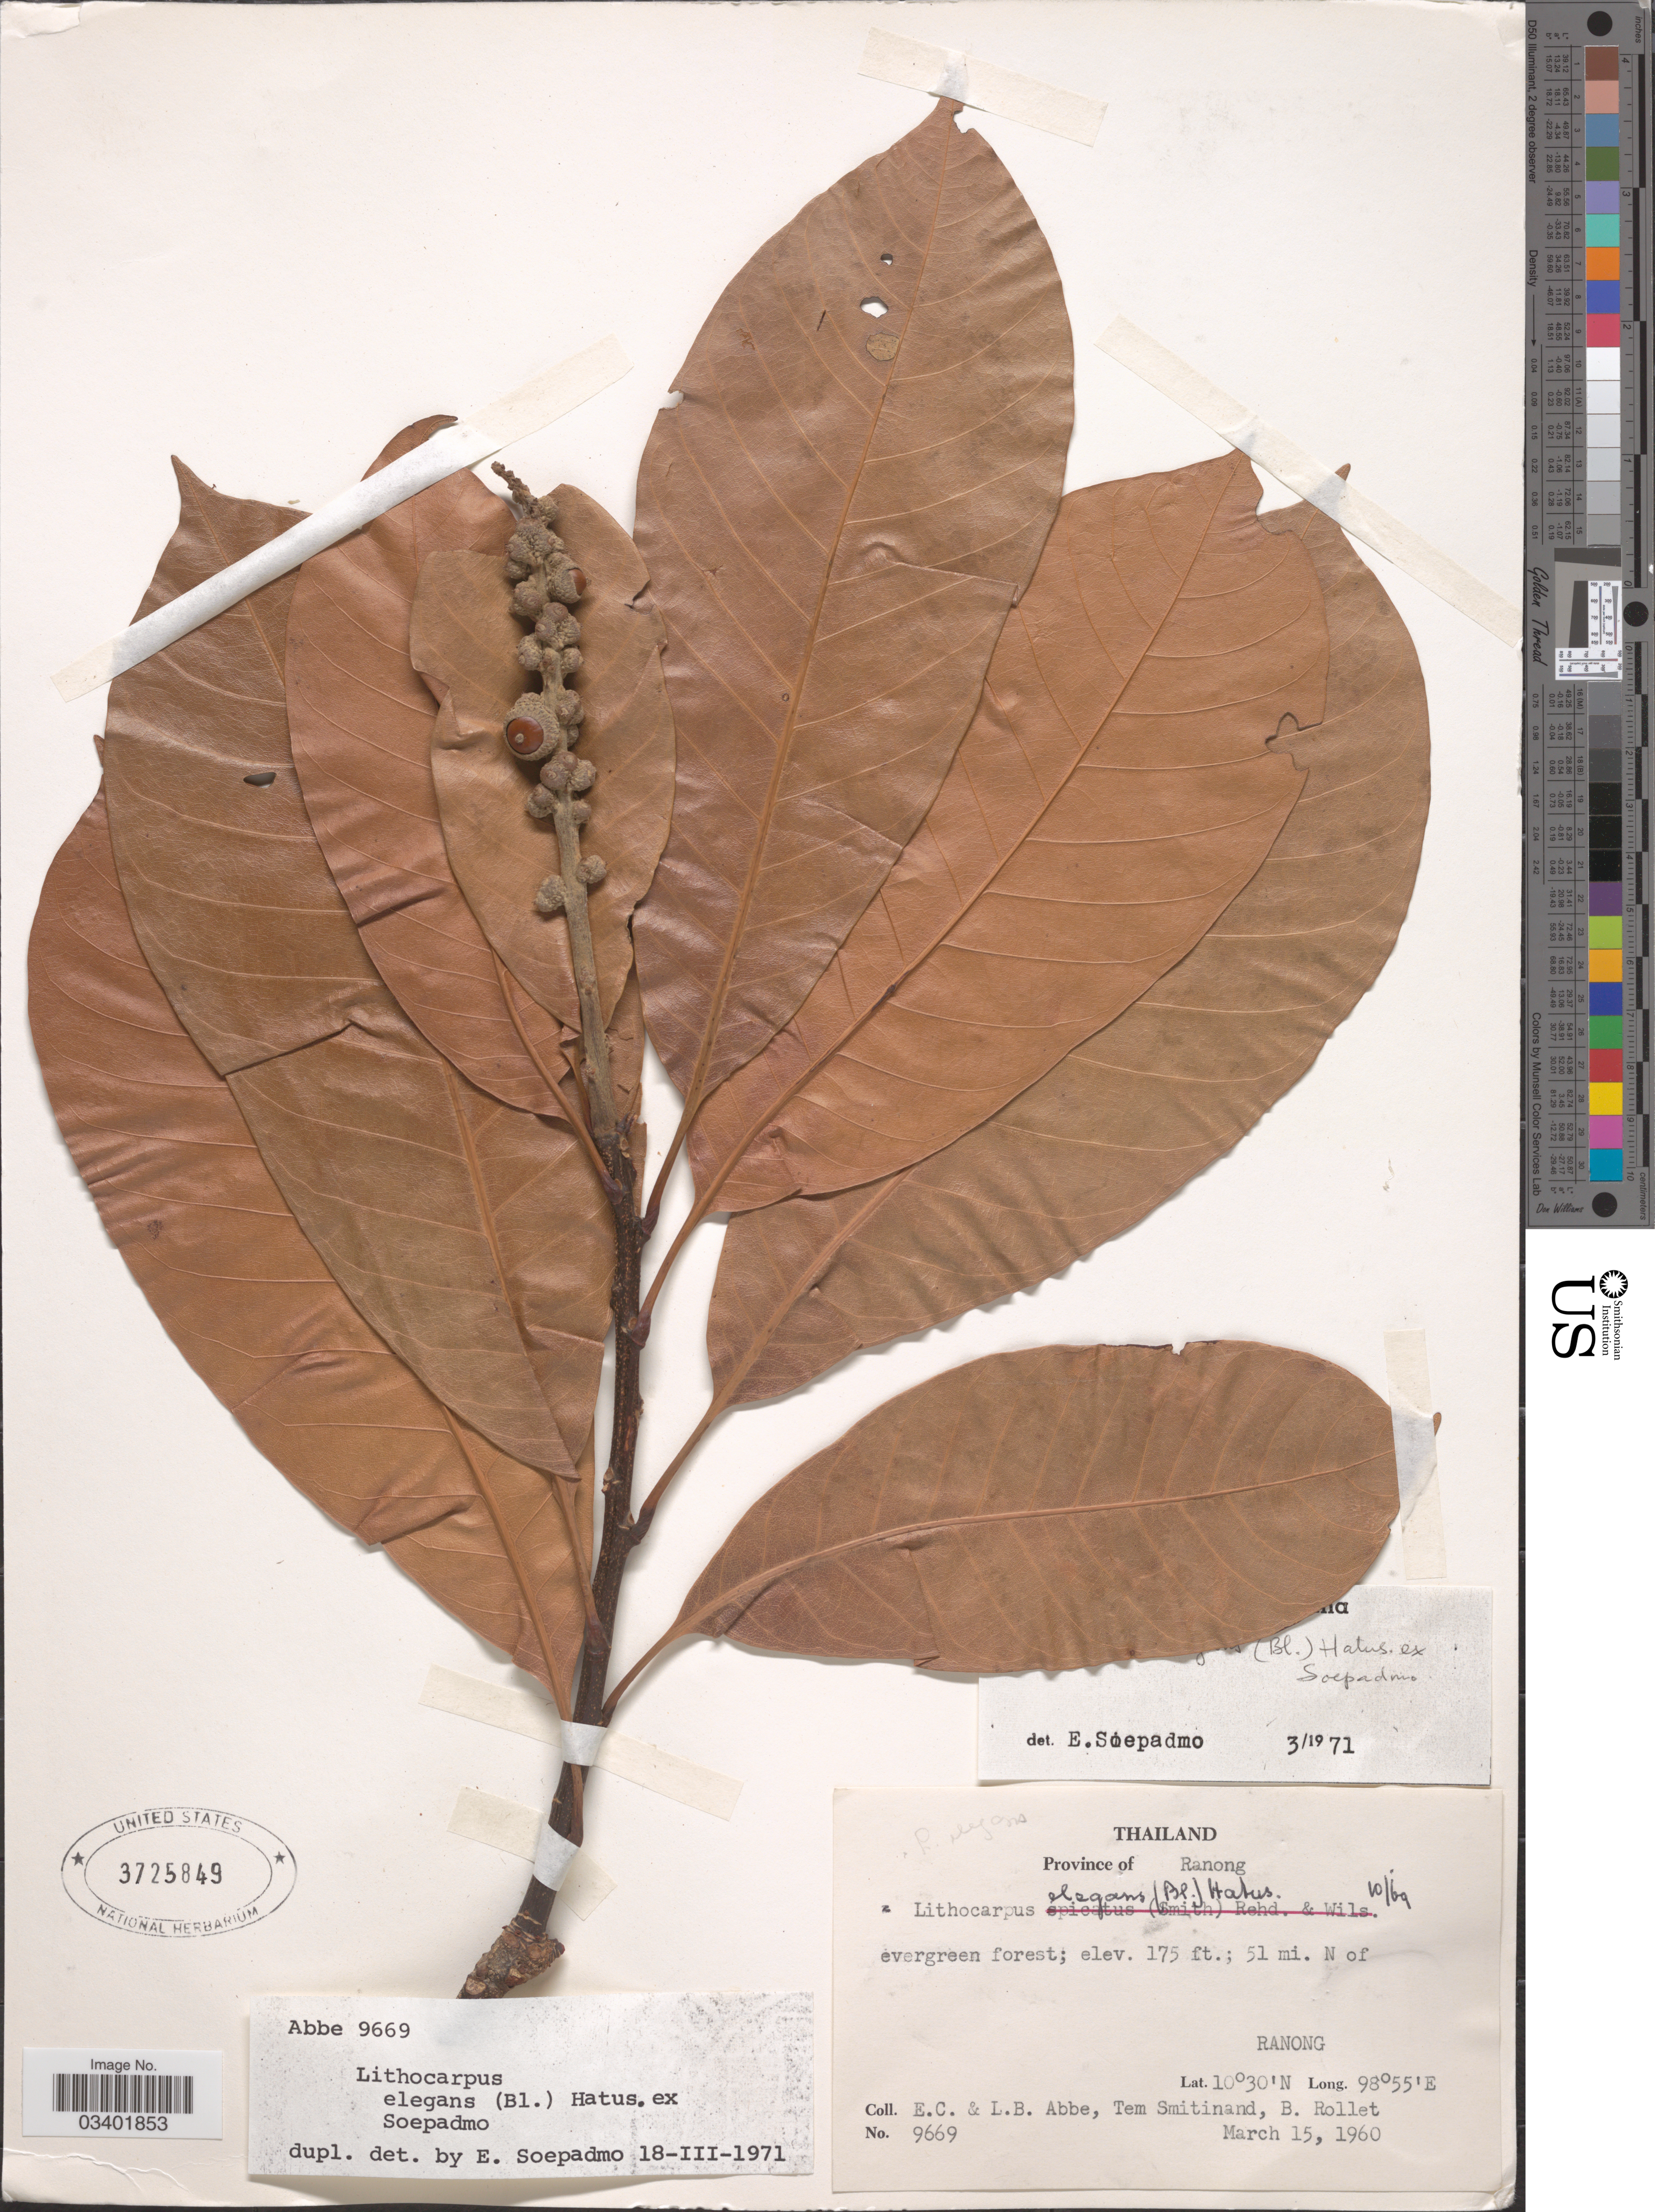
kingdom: Plantae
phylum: Tracheophyta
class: Magnoliopsida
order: Fagales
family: Fagaceae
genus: Lithocarpus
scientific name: Lithocarpus elegans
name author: (Blume) Hatus. ex Soepadmo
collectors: E. C. Abbe, L. B. Abbe, T. Smitinand & B. Rollet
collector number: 9669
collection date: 1960-03-15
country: Thailand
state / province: Ranong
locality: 51 mi. N of Ranong.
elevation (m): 53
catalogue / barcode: US 3725849